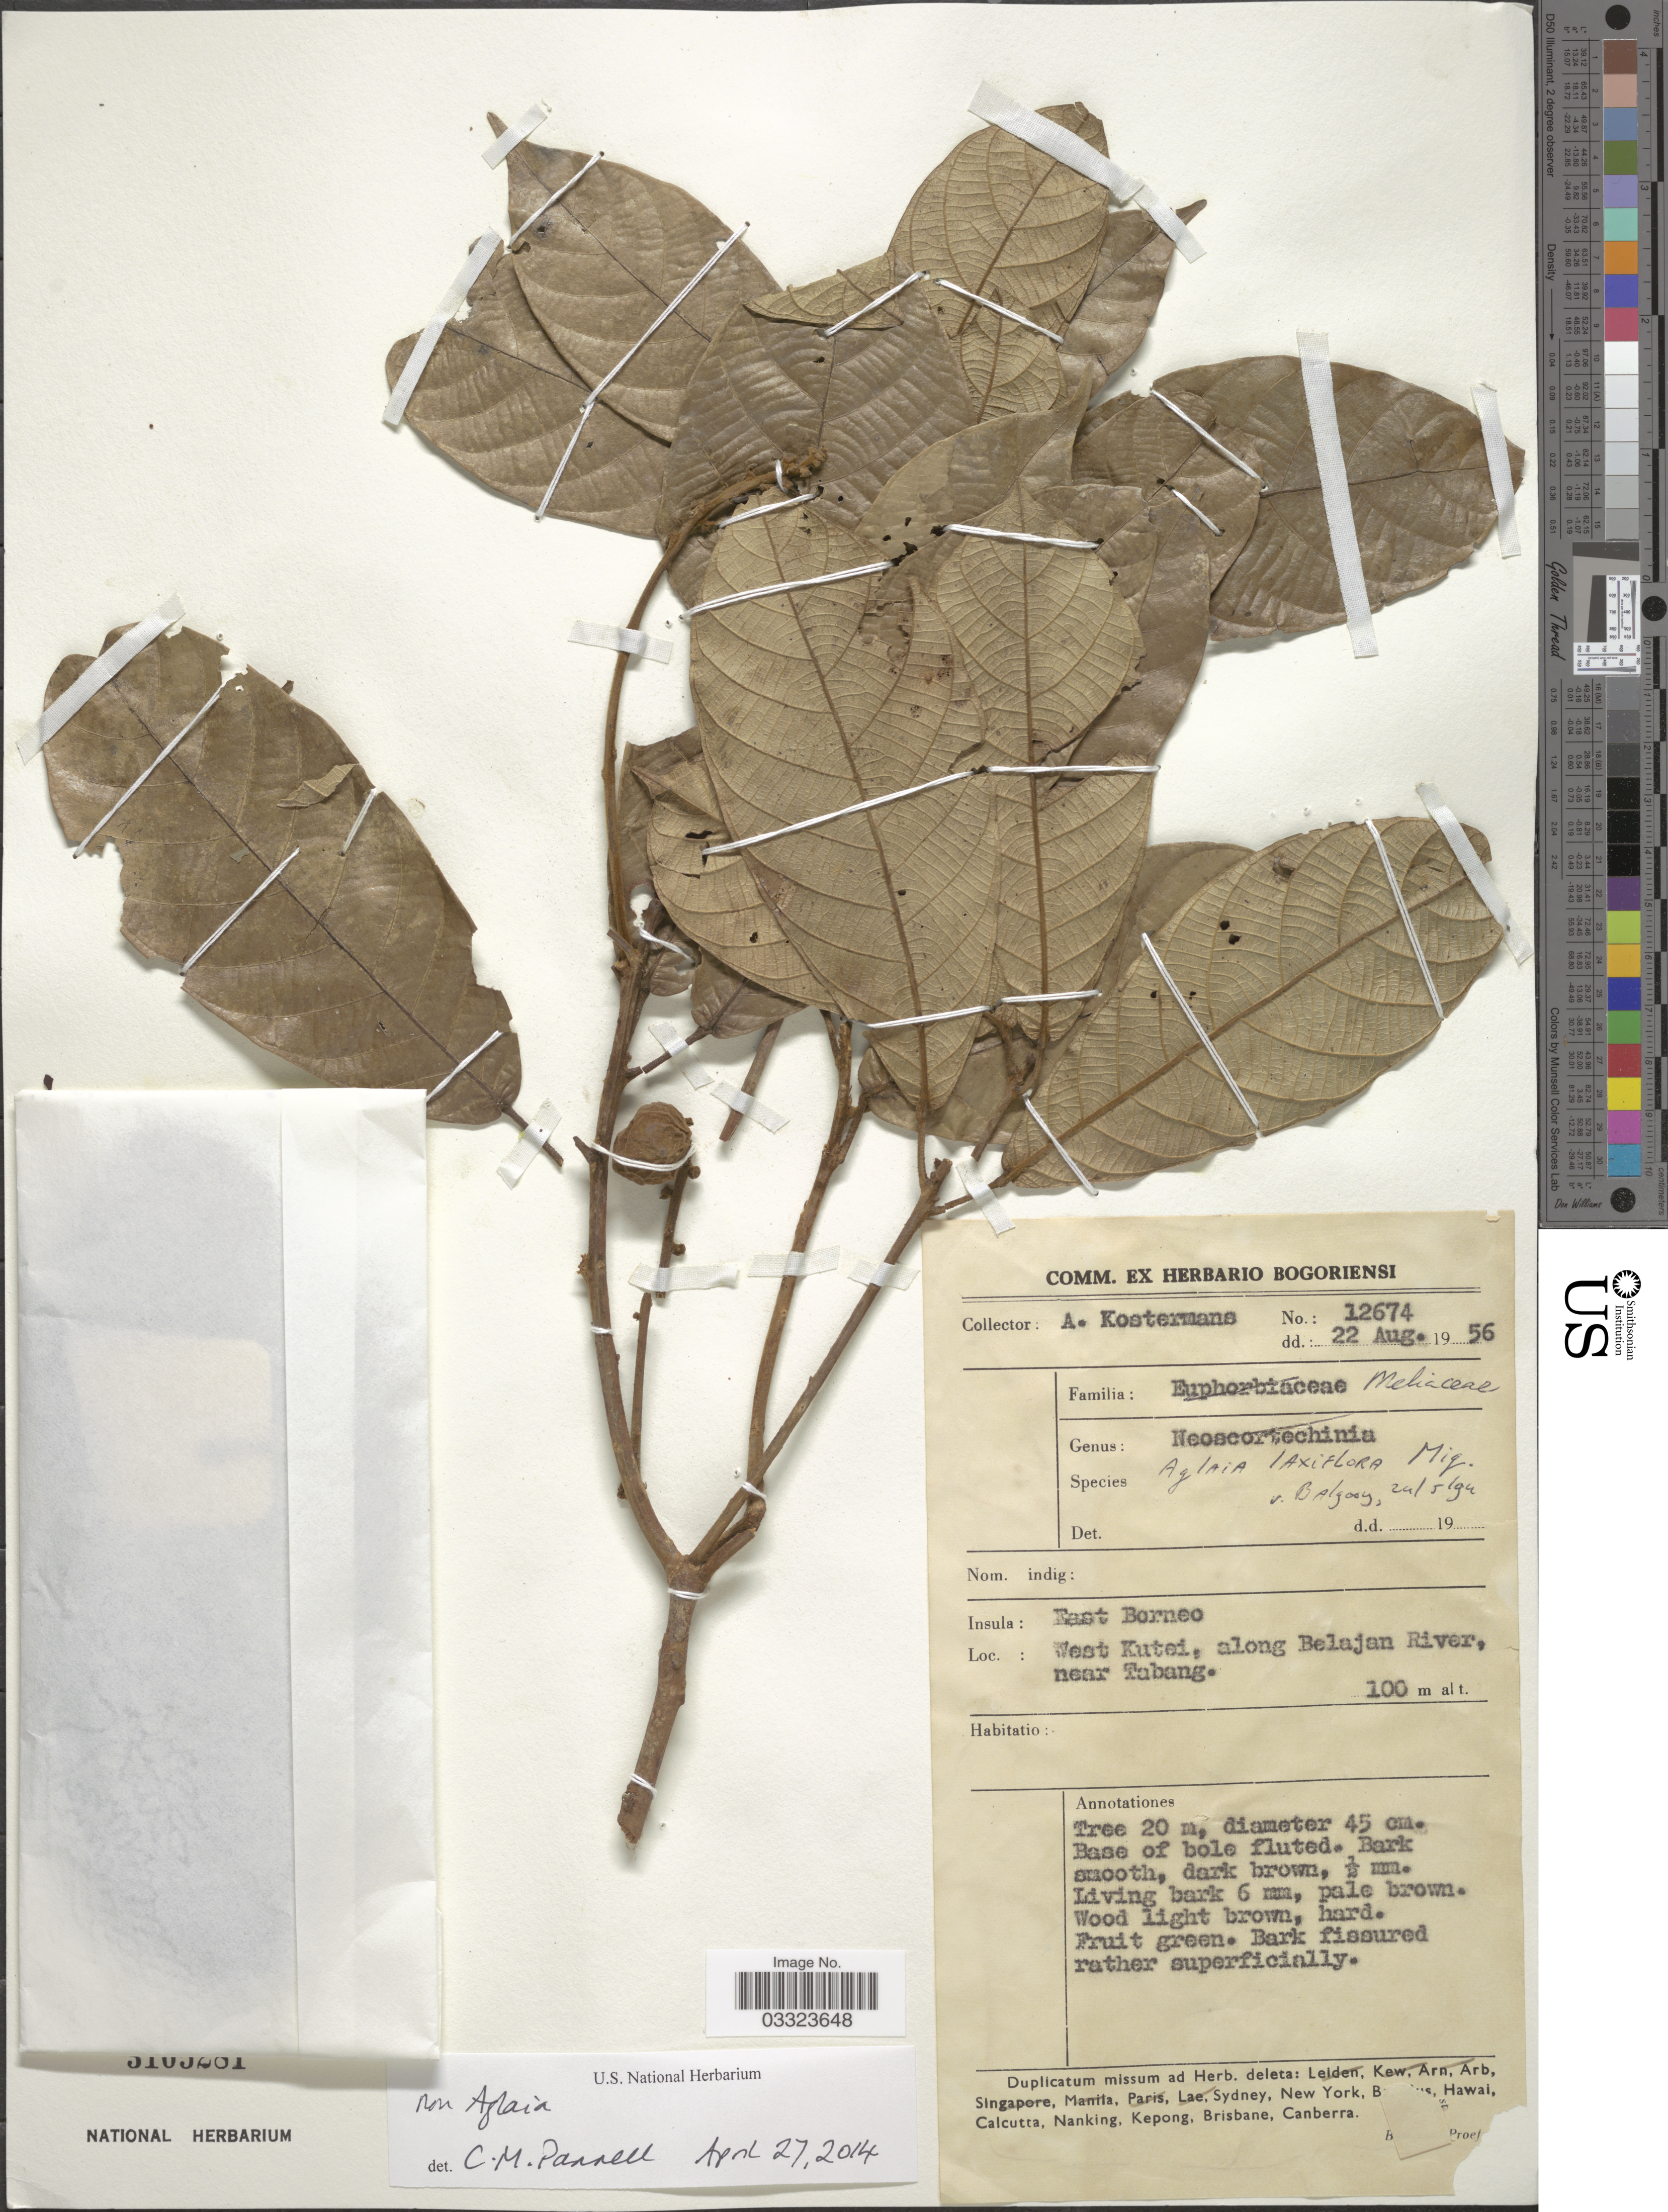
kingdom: Plantae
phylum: Tracheophyta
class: Magnoliopsida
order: Malpighiales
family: Euphorbiaceae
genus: Ptychopyxis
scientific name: Ptychopyxis bacciformis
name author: Croizat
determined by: Stoops, Emma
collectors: A. J. G. Kostermans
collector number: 12674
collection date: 1956-08-22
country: Indonesia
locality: East Borneo. West Kutei, along Belajan River, near Tabang.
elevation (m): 100